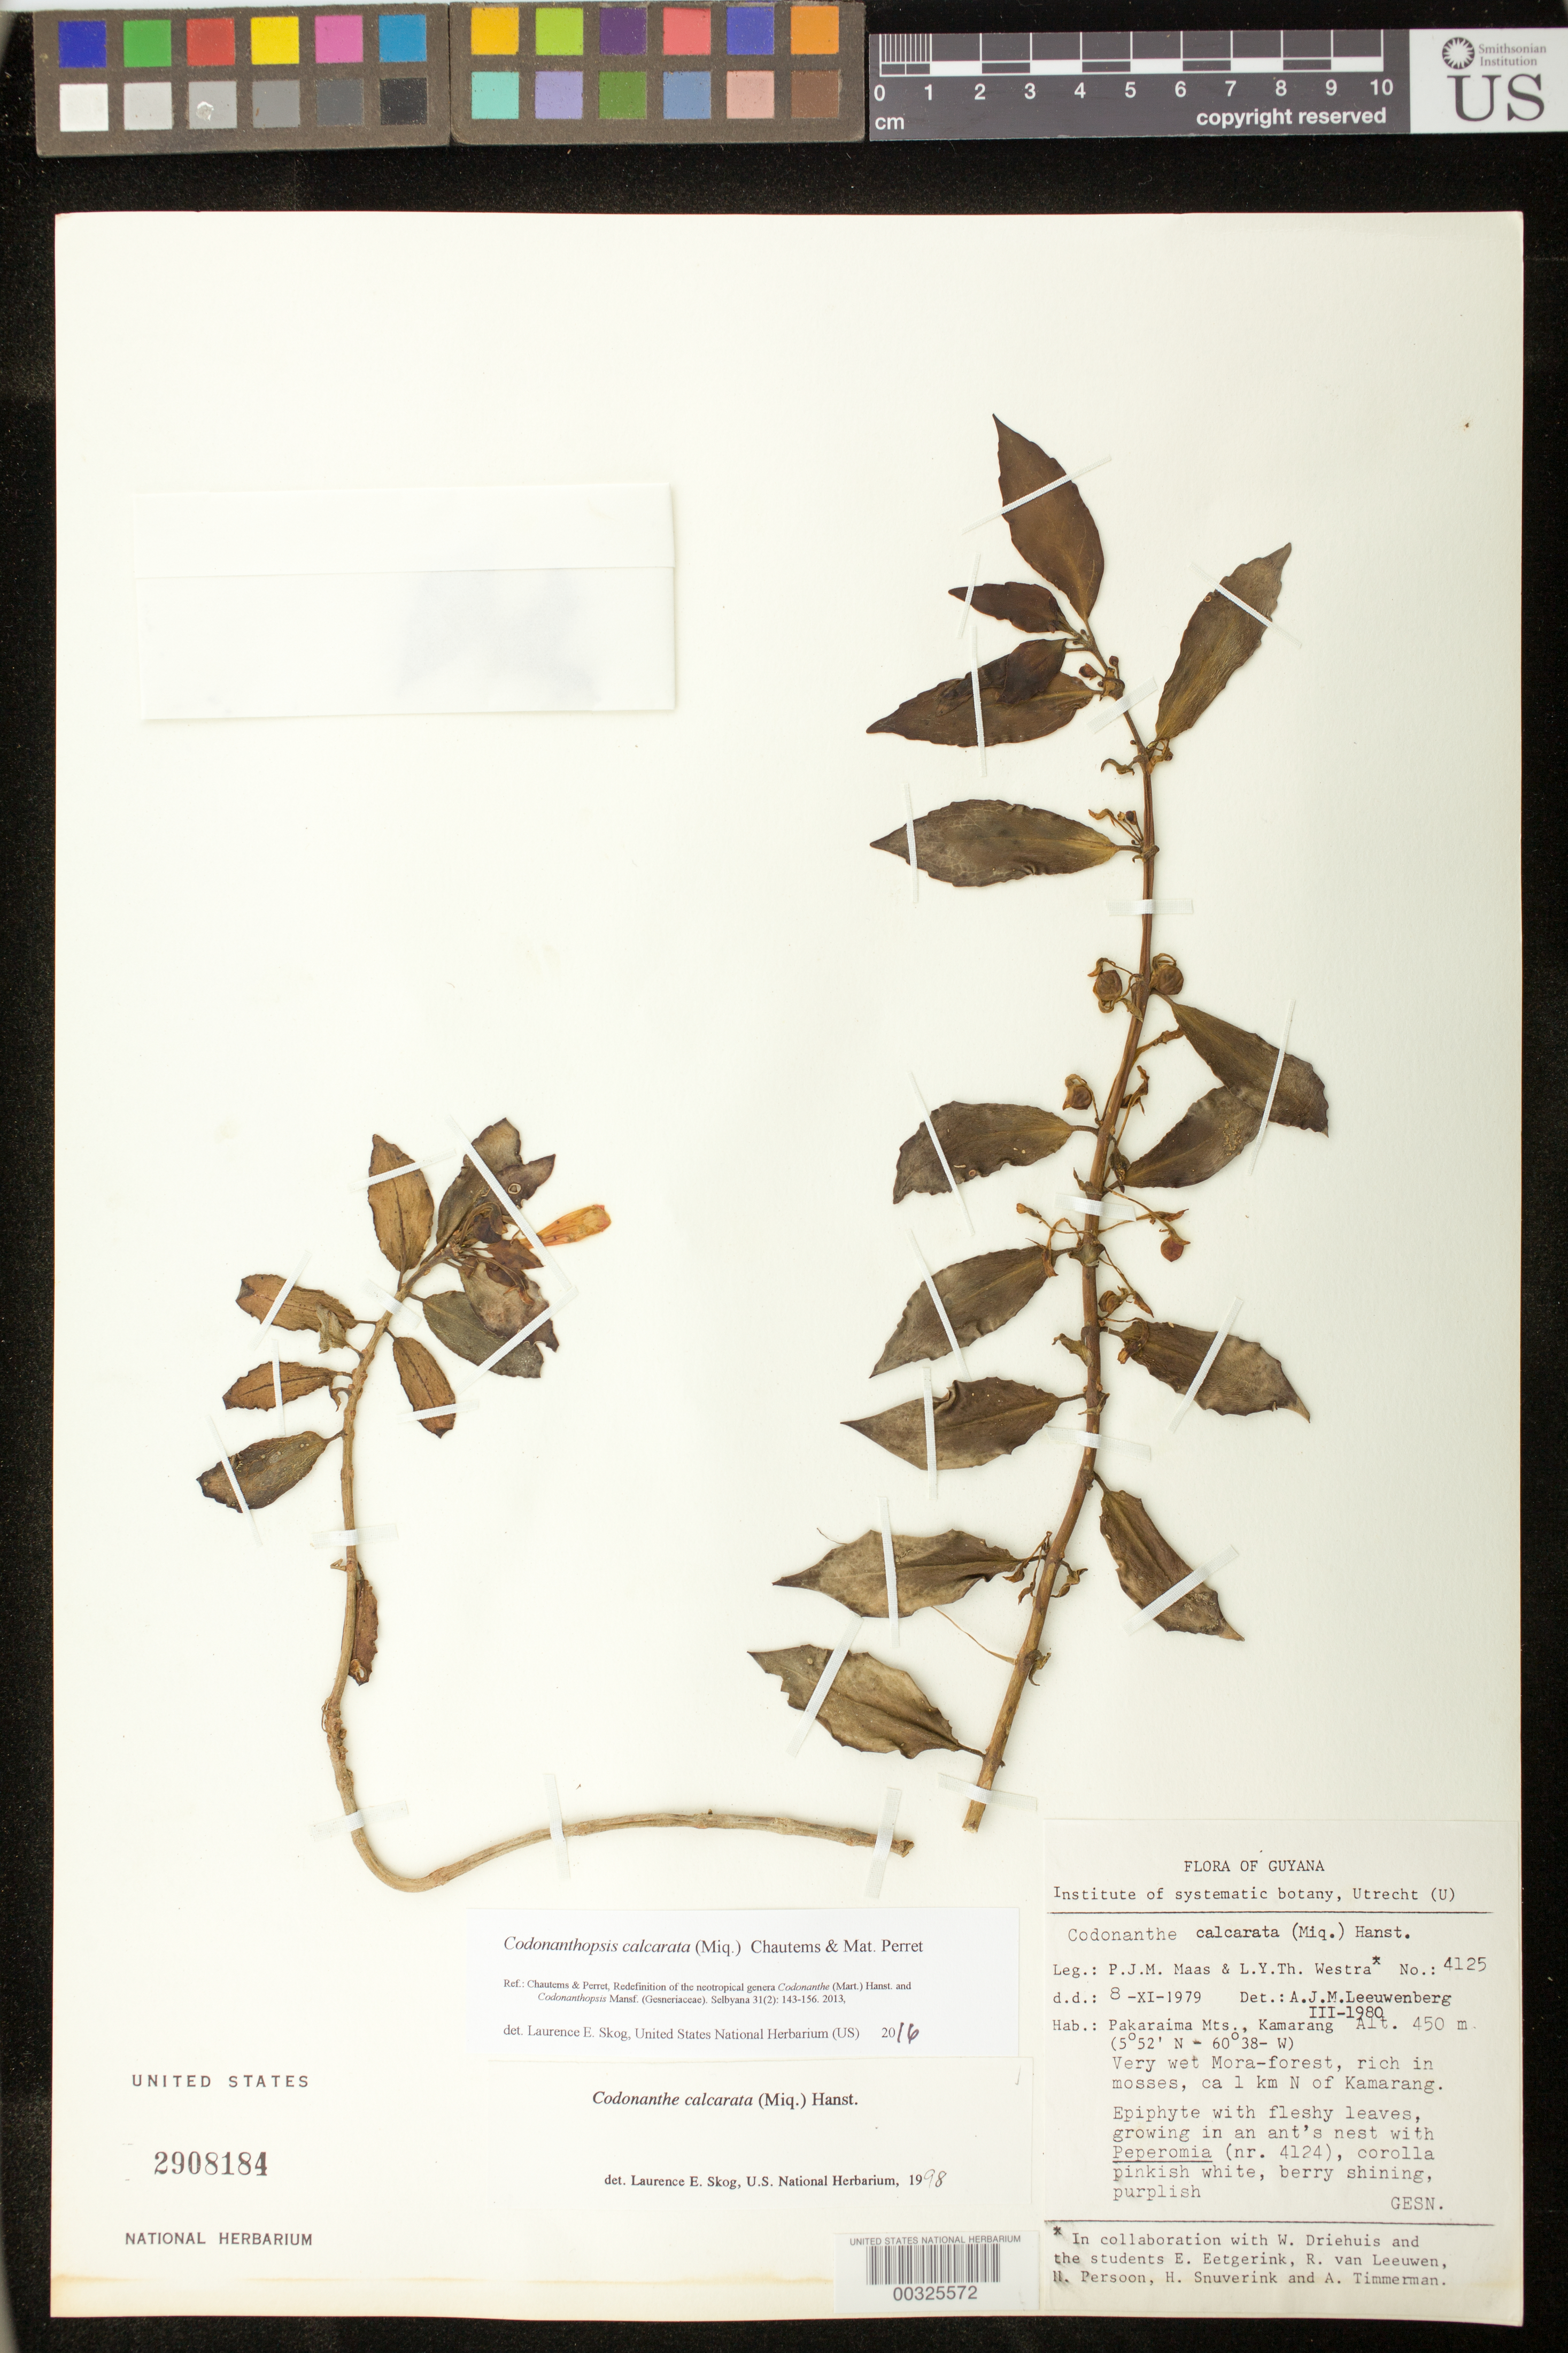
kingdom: Plantae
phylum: Tracheophyta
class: Magnoliopsida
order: Lamiales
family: Gesneriaceae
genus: Codonanthopsis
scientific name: Codonanthopsis calcarata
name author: (Miq.) Chautems & Mat.Perret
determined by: Skog, Laurence E.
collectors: P. Maas, L. Y. T. Westra & et al.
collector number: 4125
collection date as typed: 08 Nov 1979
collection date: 1979-11-08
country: Guyana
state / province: Cuyuni-Mazaruni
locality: Pakaraima Mts, Kamarang, ca 1 km N of Kamarang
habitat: Very wet Mora-forest, rich in mosses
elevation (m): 450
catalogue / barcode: US 2908184